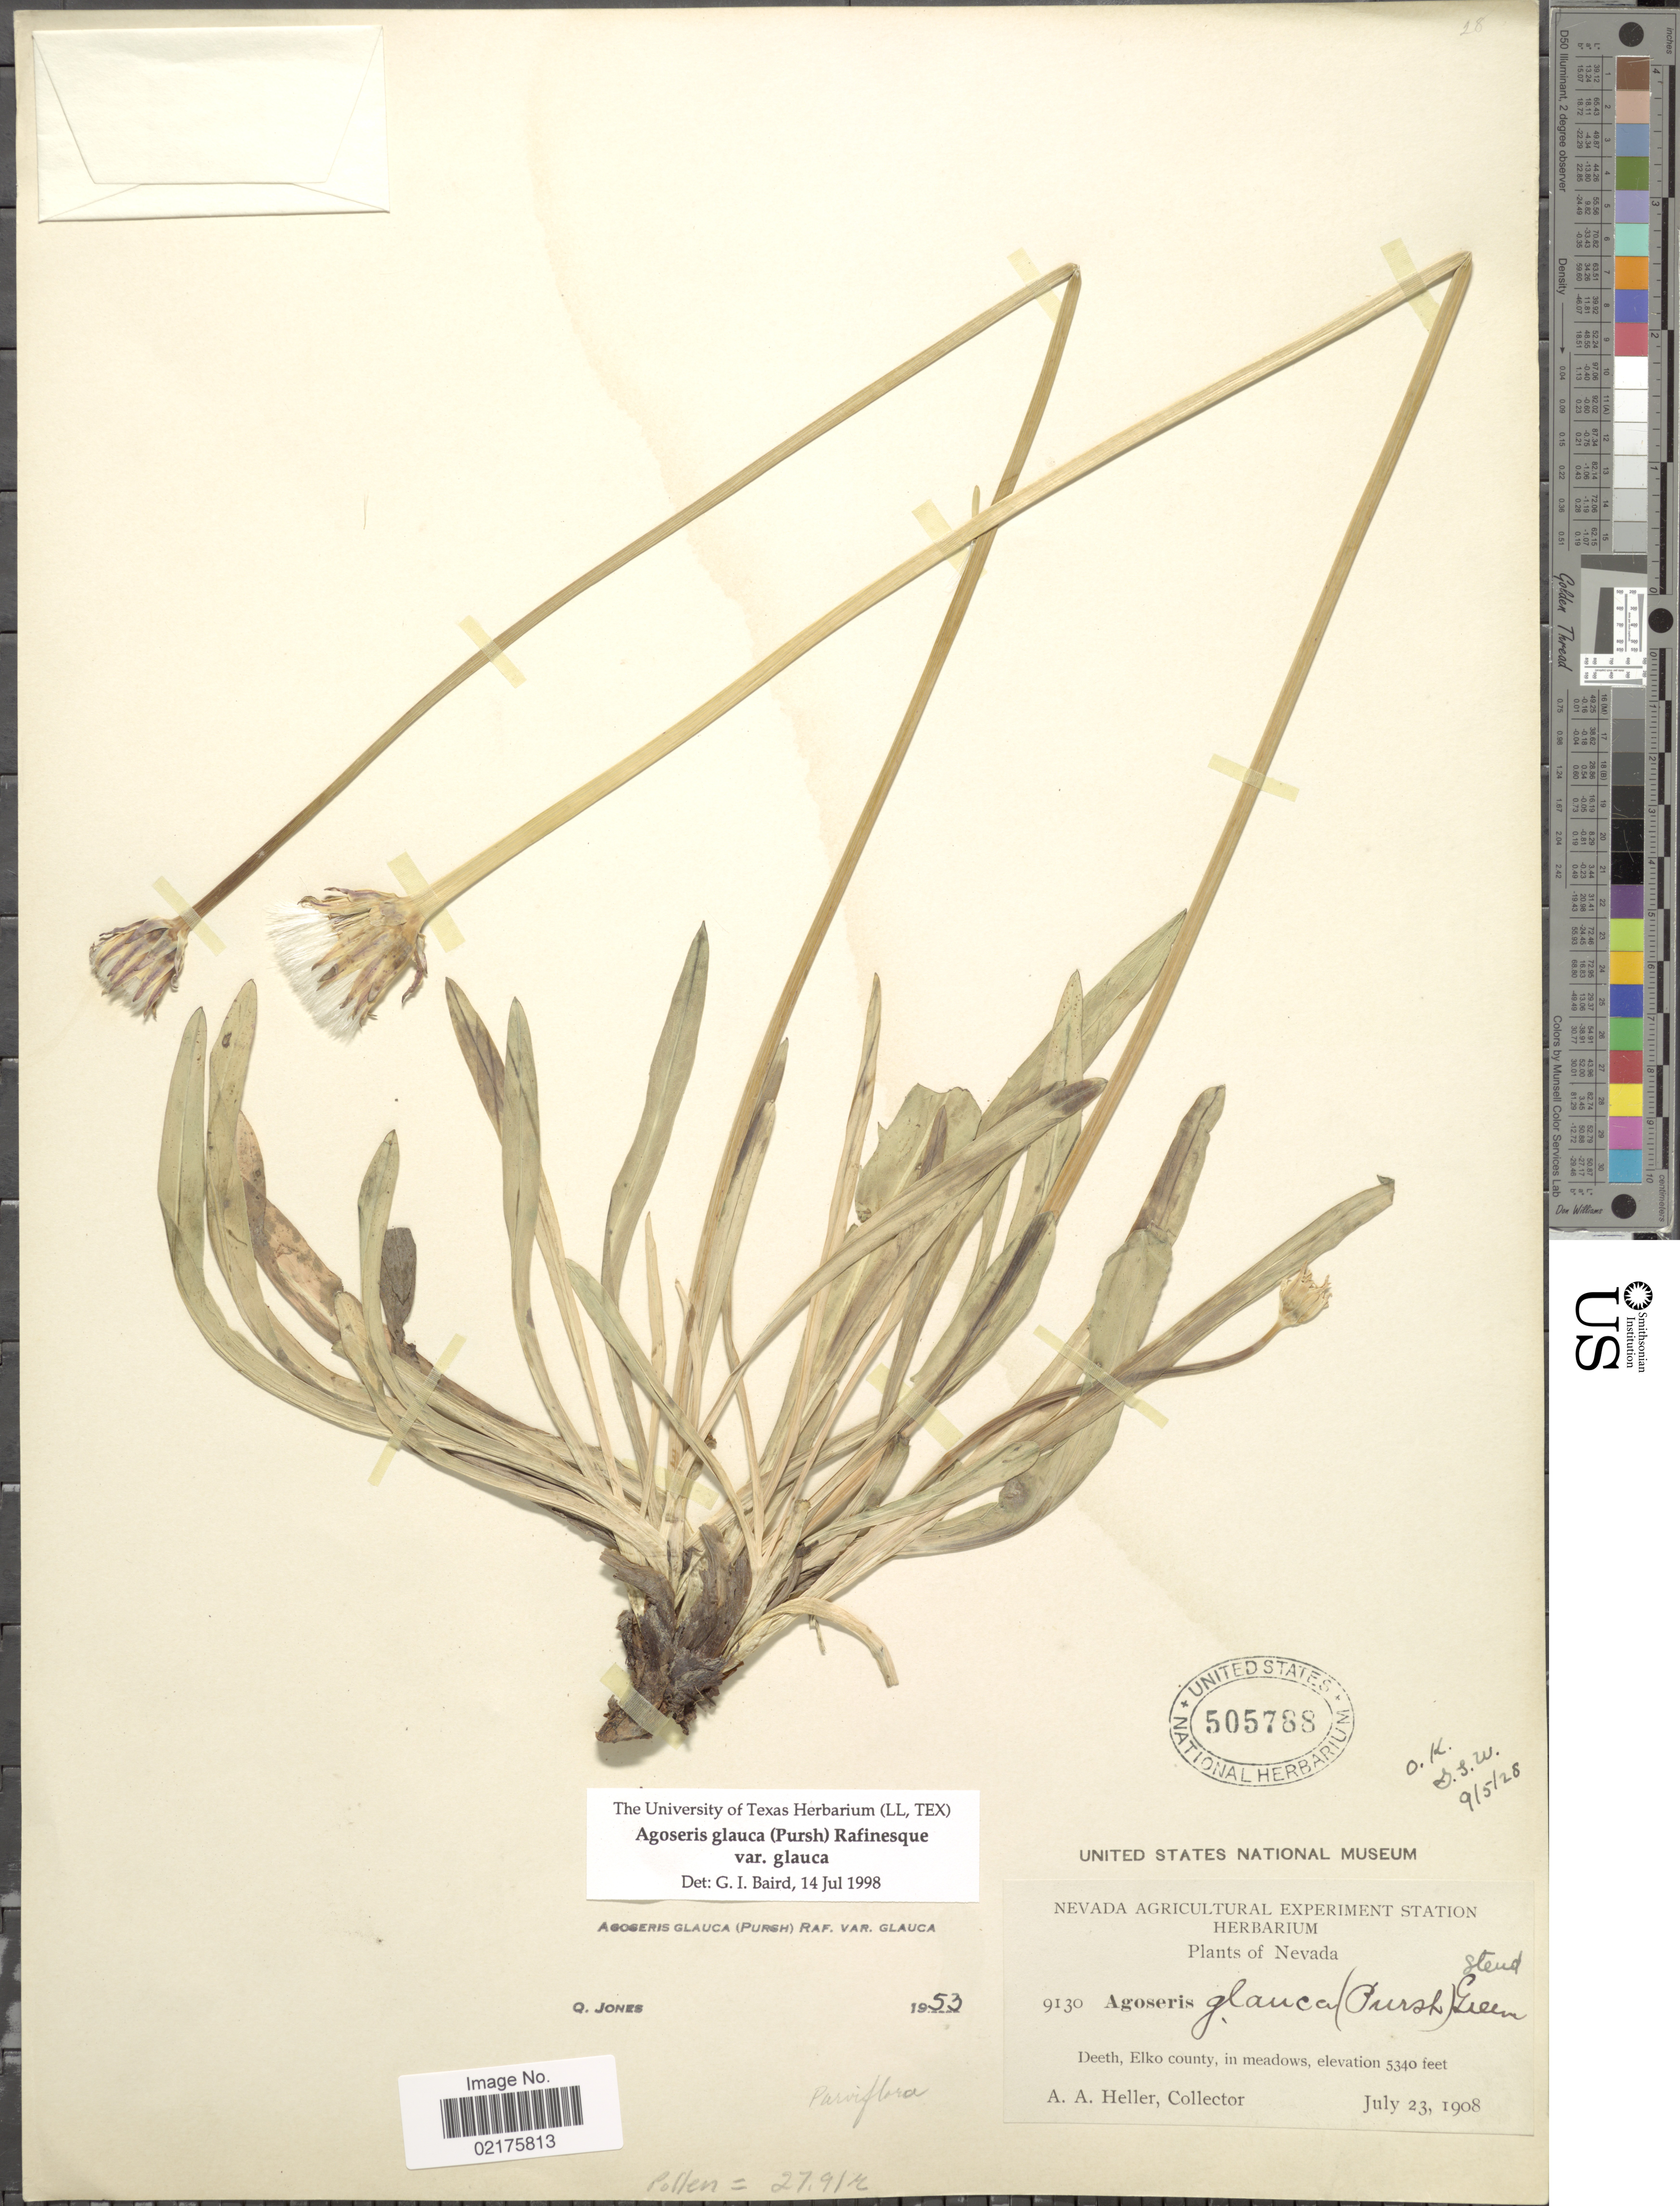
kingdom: Plantae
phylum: Tracheophyta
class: Magnoliopsida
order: Asterales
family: Asteraceae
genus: Agoseris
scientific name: Agoseris glauca var. glauca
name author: (Pursh) Raf.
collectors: A. A. Heller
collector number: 9130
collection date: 1908-07-23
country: United States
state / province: Nevada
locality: Deeth, Elko County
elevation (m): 1628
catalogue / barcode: US 505788